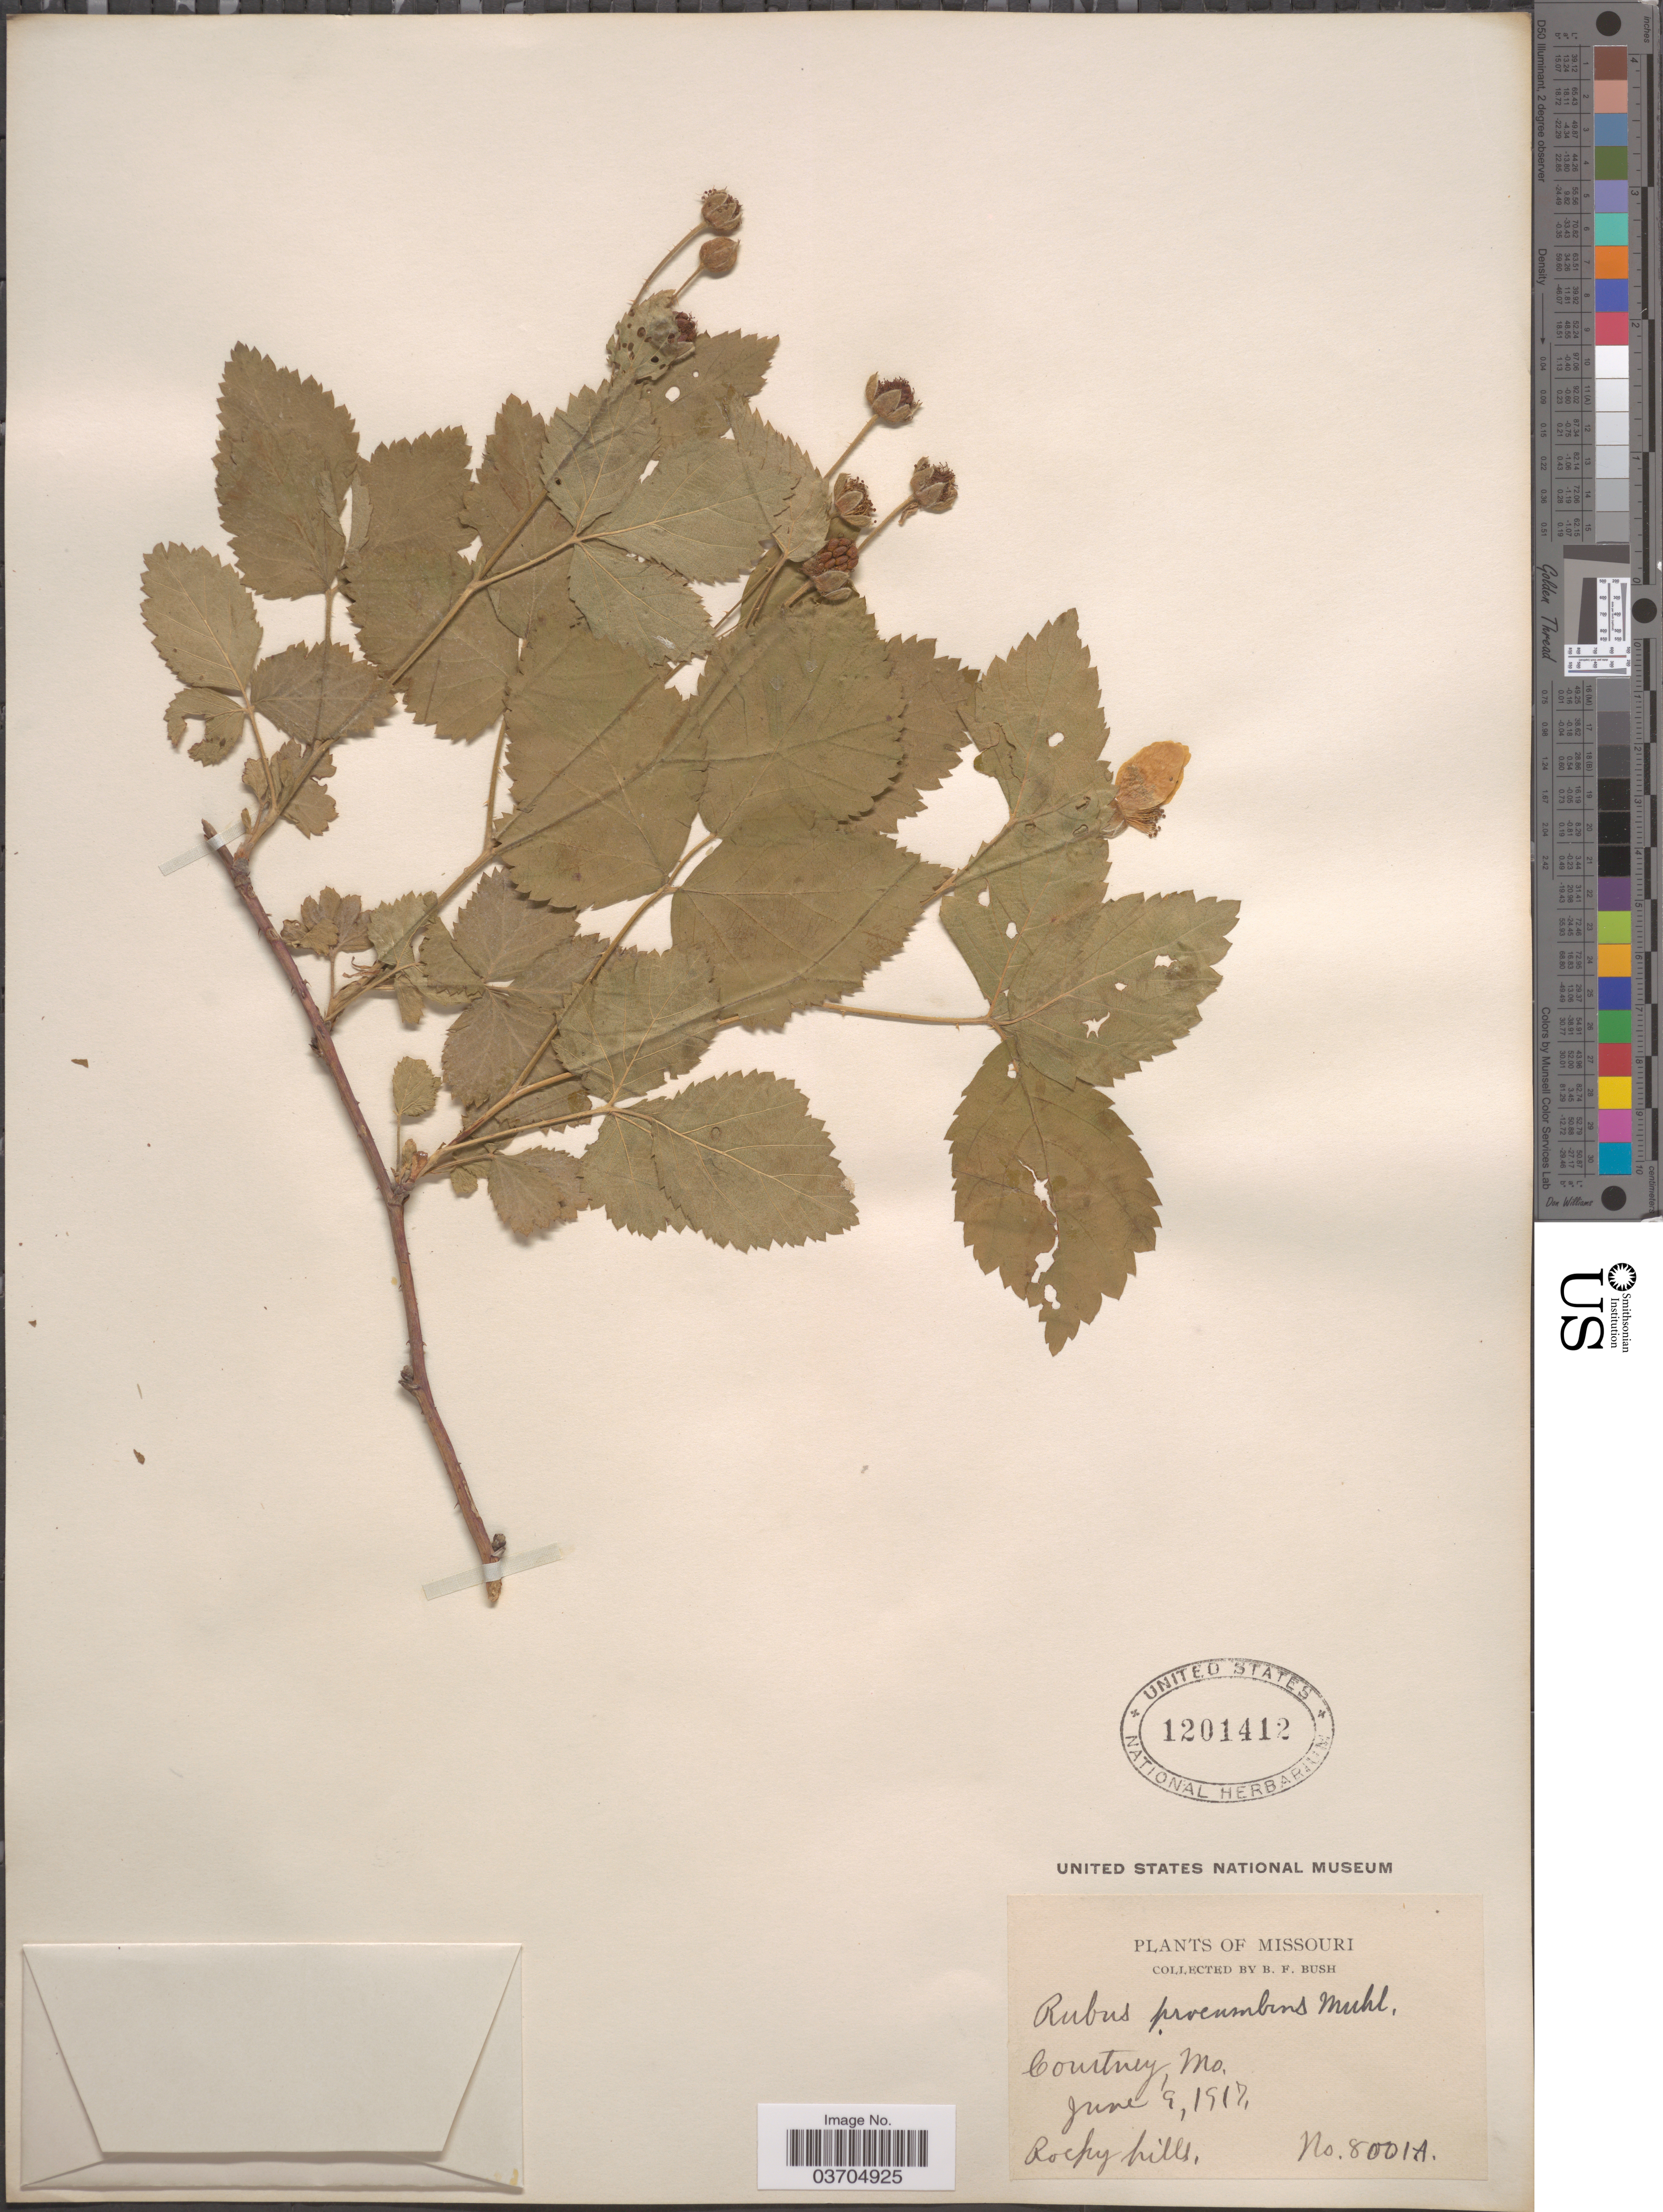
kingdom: Plantae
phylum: Tracheophyta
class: Magnoliopsida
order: Rosales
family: Rosaceae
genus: Rubus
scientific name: Rubus procumbens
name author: Muhl.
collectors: B. F. Bush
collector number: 8001A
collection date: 1917-06-09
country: United States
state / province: Missouri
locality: Courtney.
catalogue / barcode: US 1201412